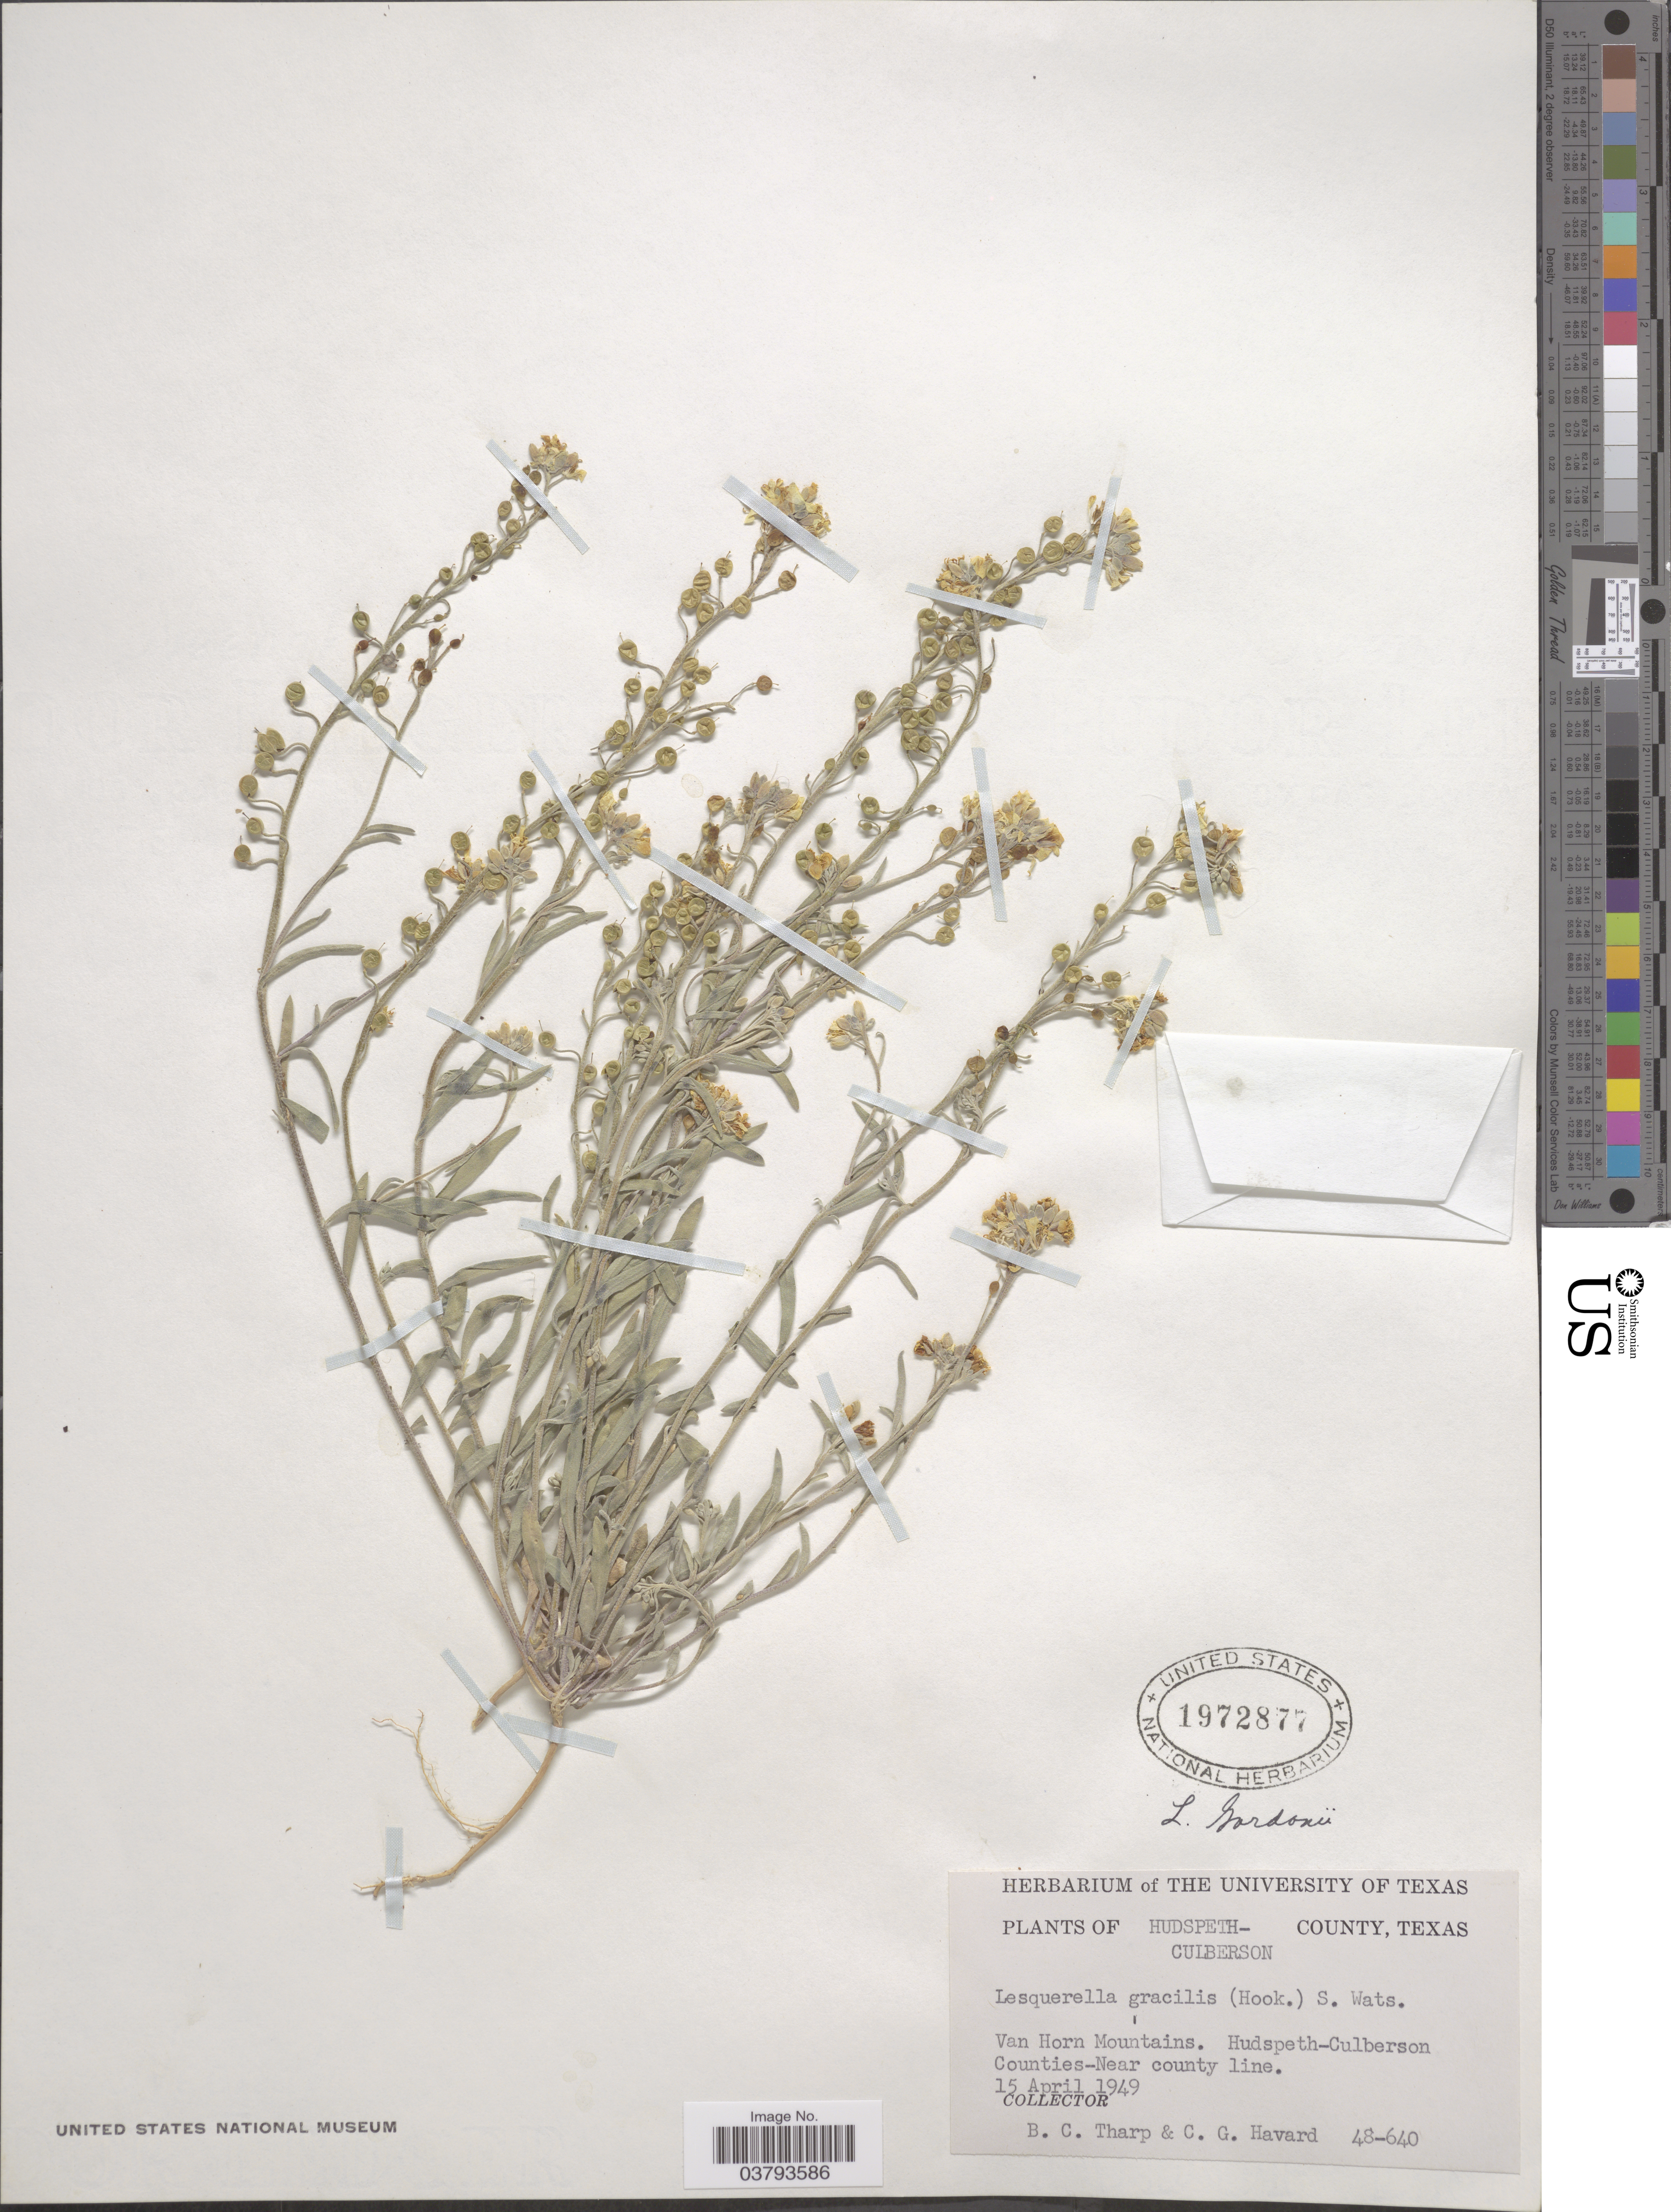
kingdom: Plantae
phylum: Tracheophyta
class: Magnoliopsida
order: Brassicales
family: Brassicaceae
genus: Lesquerella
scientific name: Lesquerella gordonii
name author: (A. Gray) S. Watson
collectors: B. C. Tharp & C. G. Havard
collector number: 48-640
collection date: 1949-04-15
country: United States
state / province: Texas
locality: Hudspeth-Culberson County. Van Horn Mountains. Hudspeth-Culberson Counties- Near county line.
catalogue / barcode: US 1972877